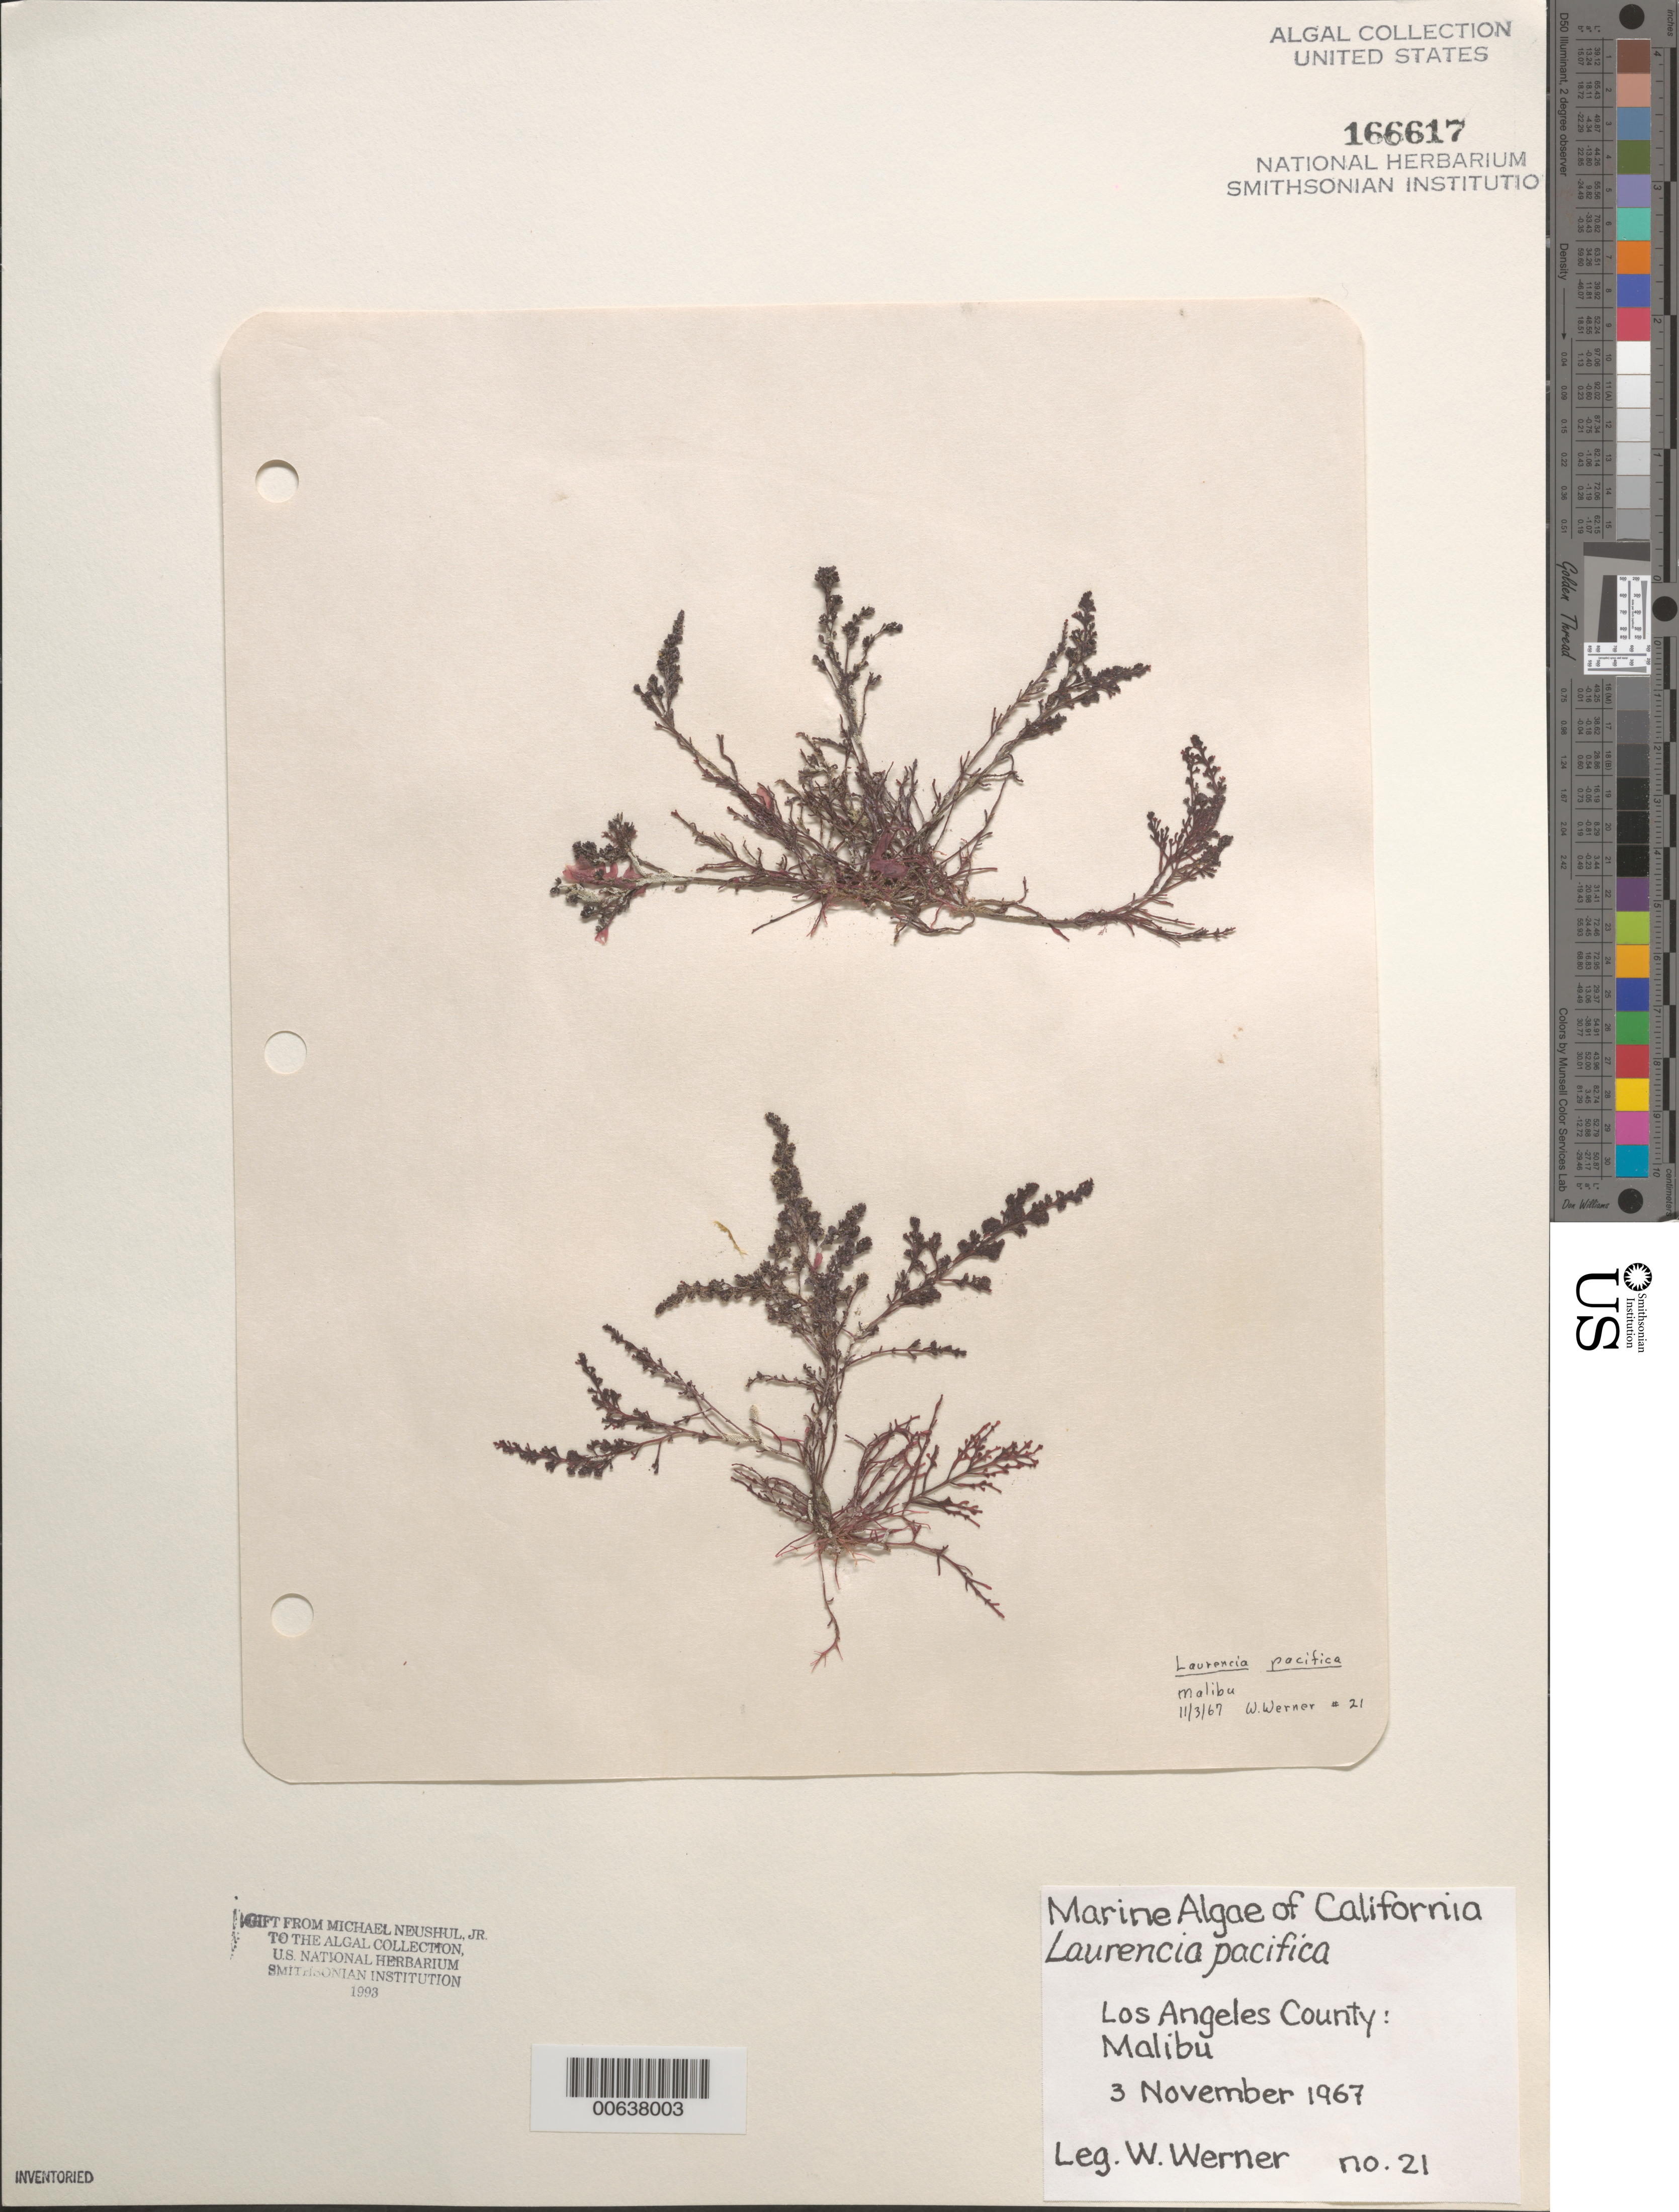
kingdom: Plantae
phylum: Rhodophyta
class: Florideophyceae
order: Ceramiales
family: Rhodomelaceae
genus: Laurencia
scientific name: Laurencia pacifica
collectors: W. Werner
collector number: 21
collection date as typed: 03 Nov 1967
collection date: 1967-11-03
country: United States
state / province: California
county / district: Los Angeles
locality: Malibu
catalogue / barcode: US 166617